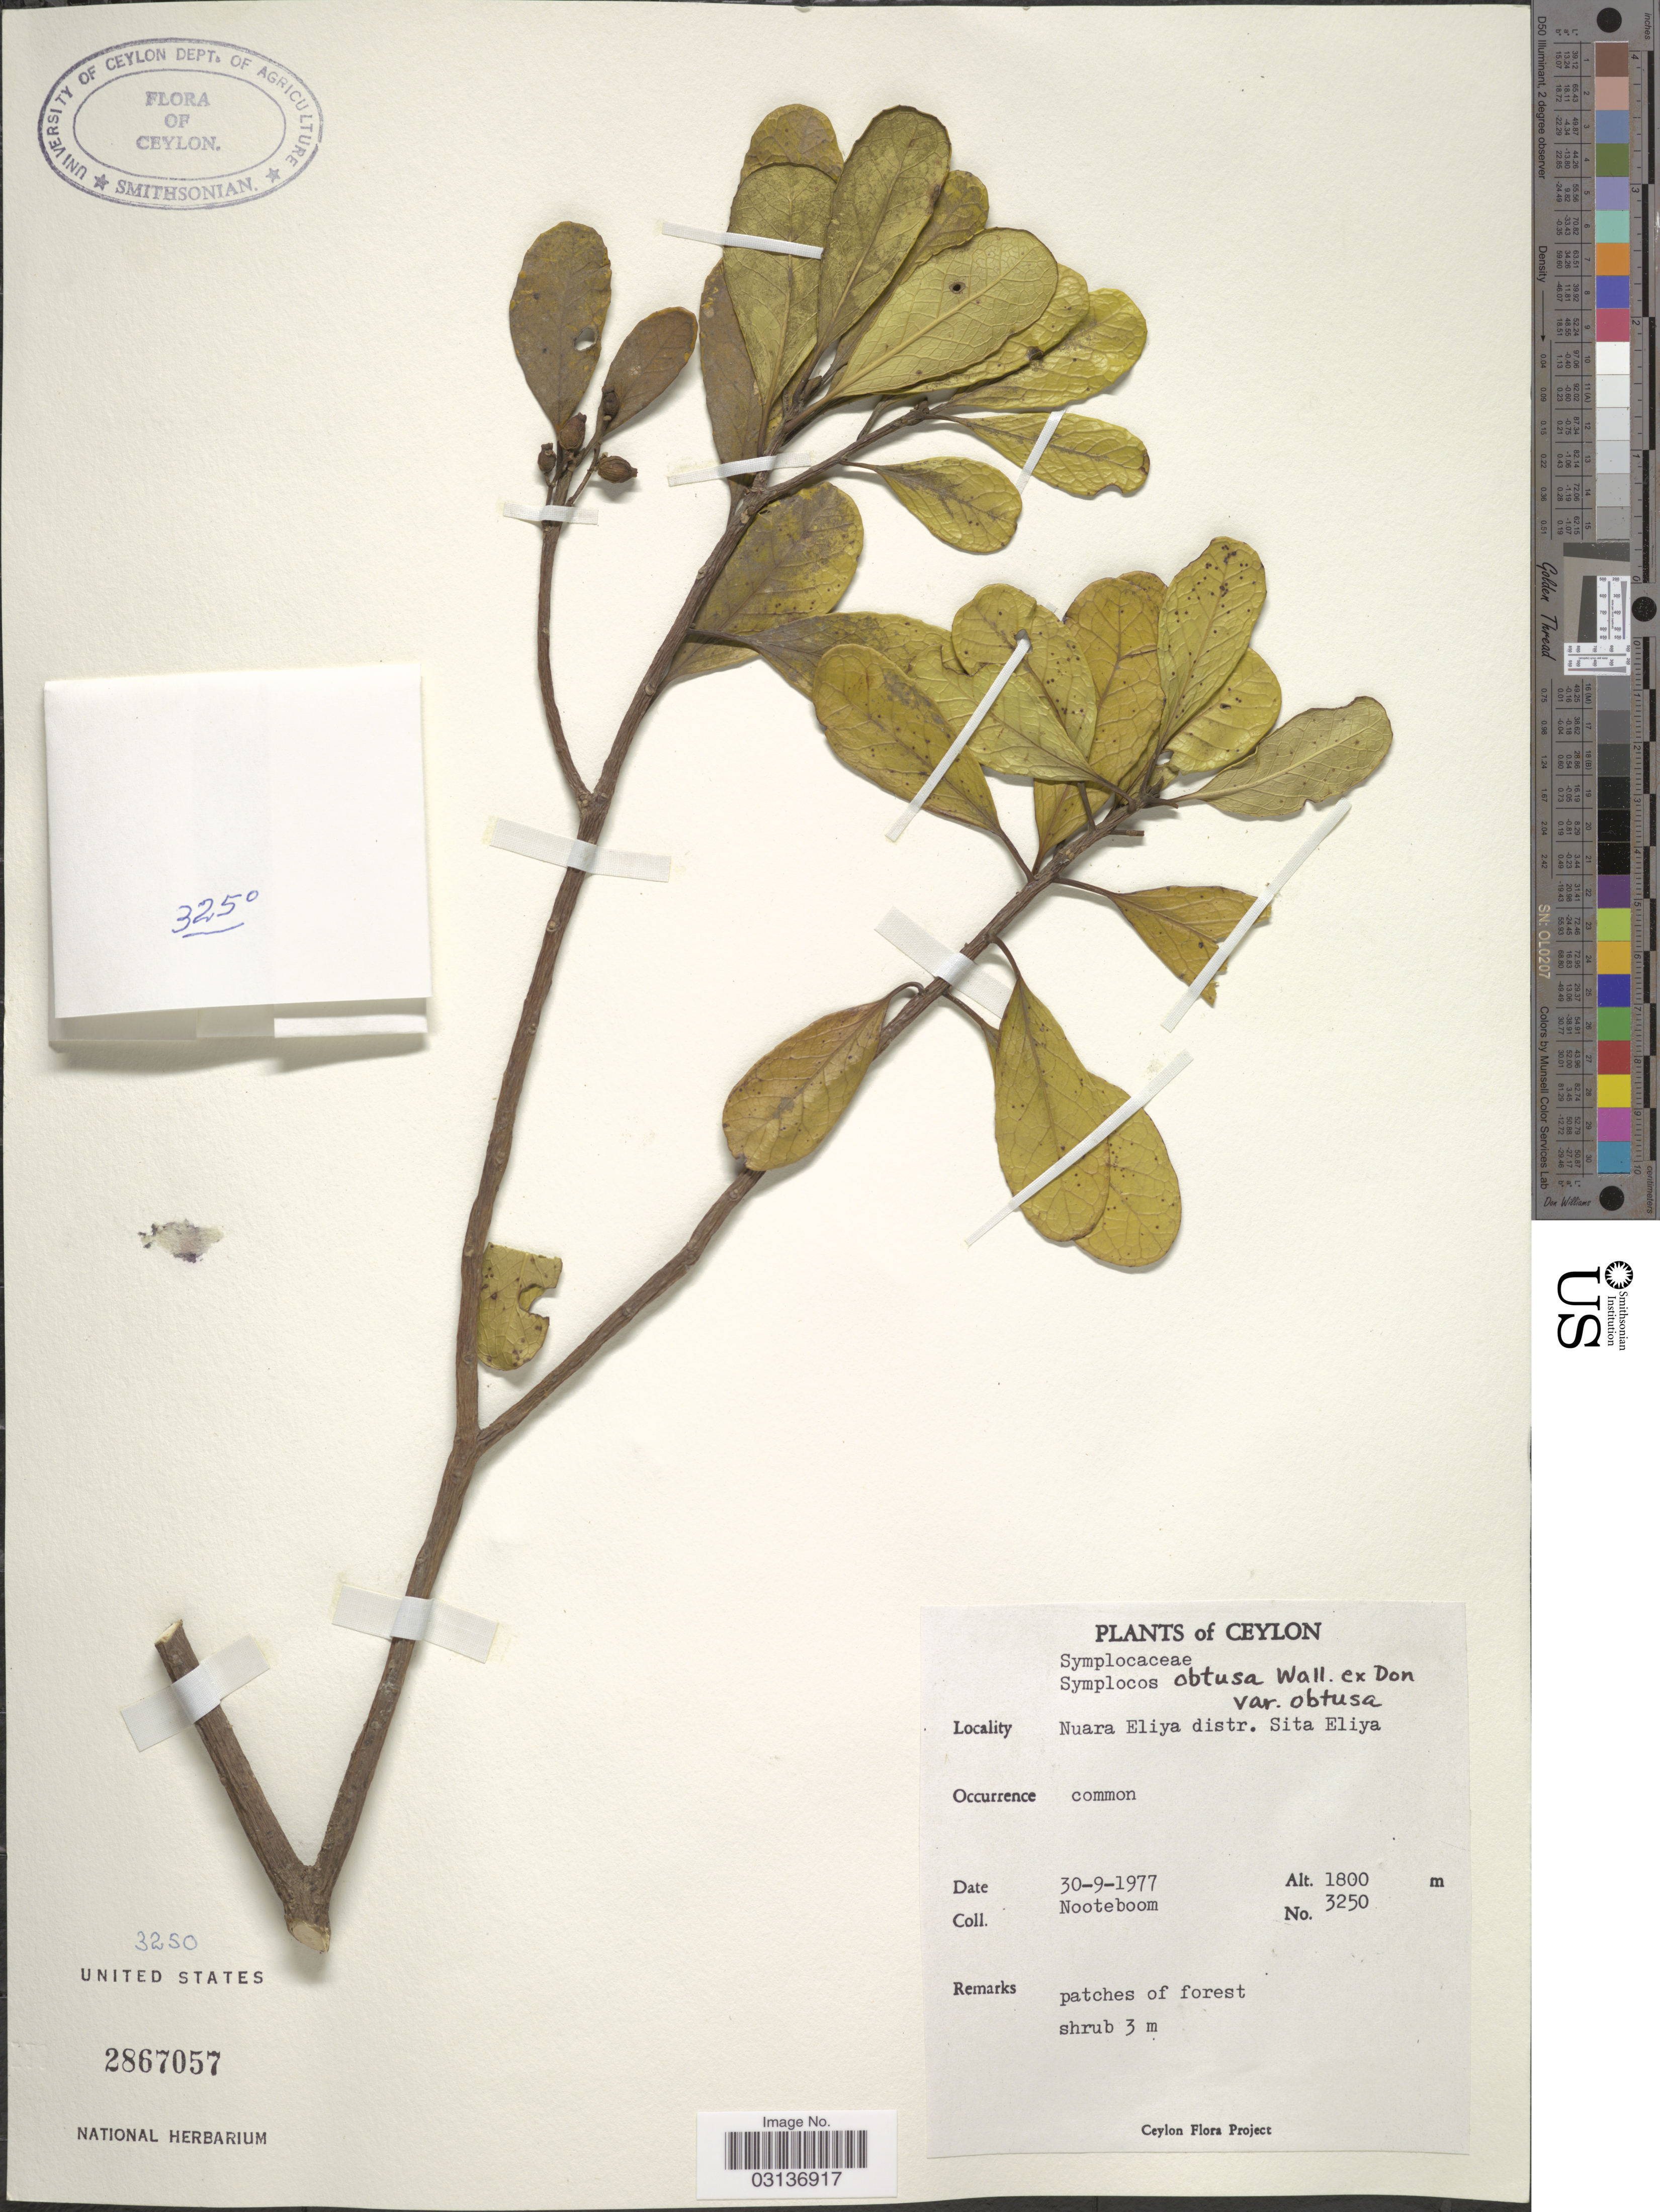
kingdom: Plantae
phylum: Tracheophyta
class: Magnoliopsida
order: Ericales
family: Symplocaceae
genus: Symplocos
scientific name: Symplocos obtusa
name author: Wall. ex G. Don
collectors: Nooteboom, --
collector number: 3250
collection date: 1977-09-30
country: Sri Lanka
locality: Ceylon. Nuara Eliya distr. Sita Eliya.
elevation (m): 1800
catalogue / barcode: US 2867057